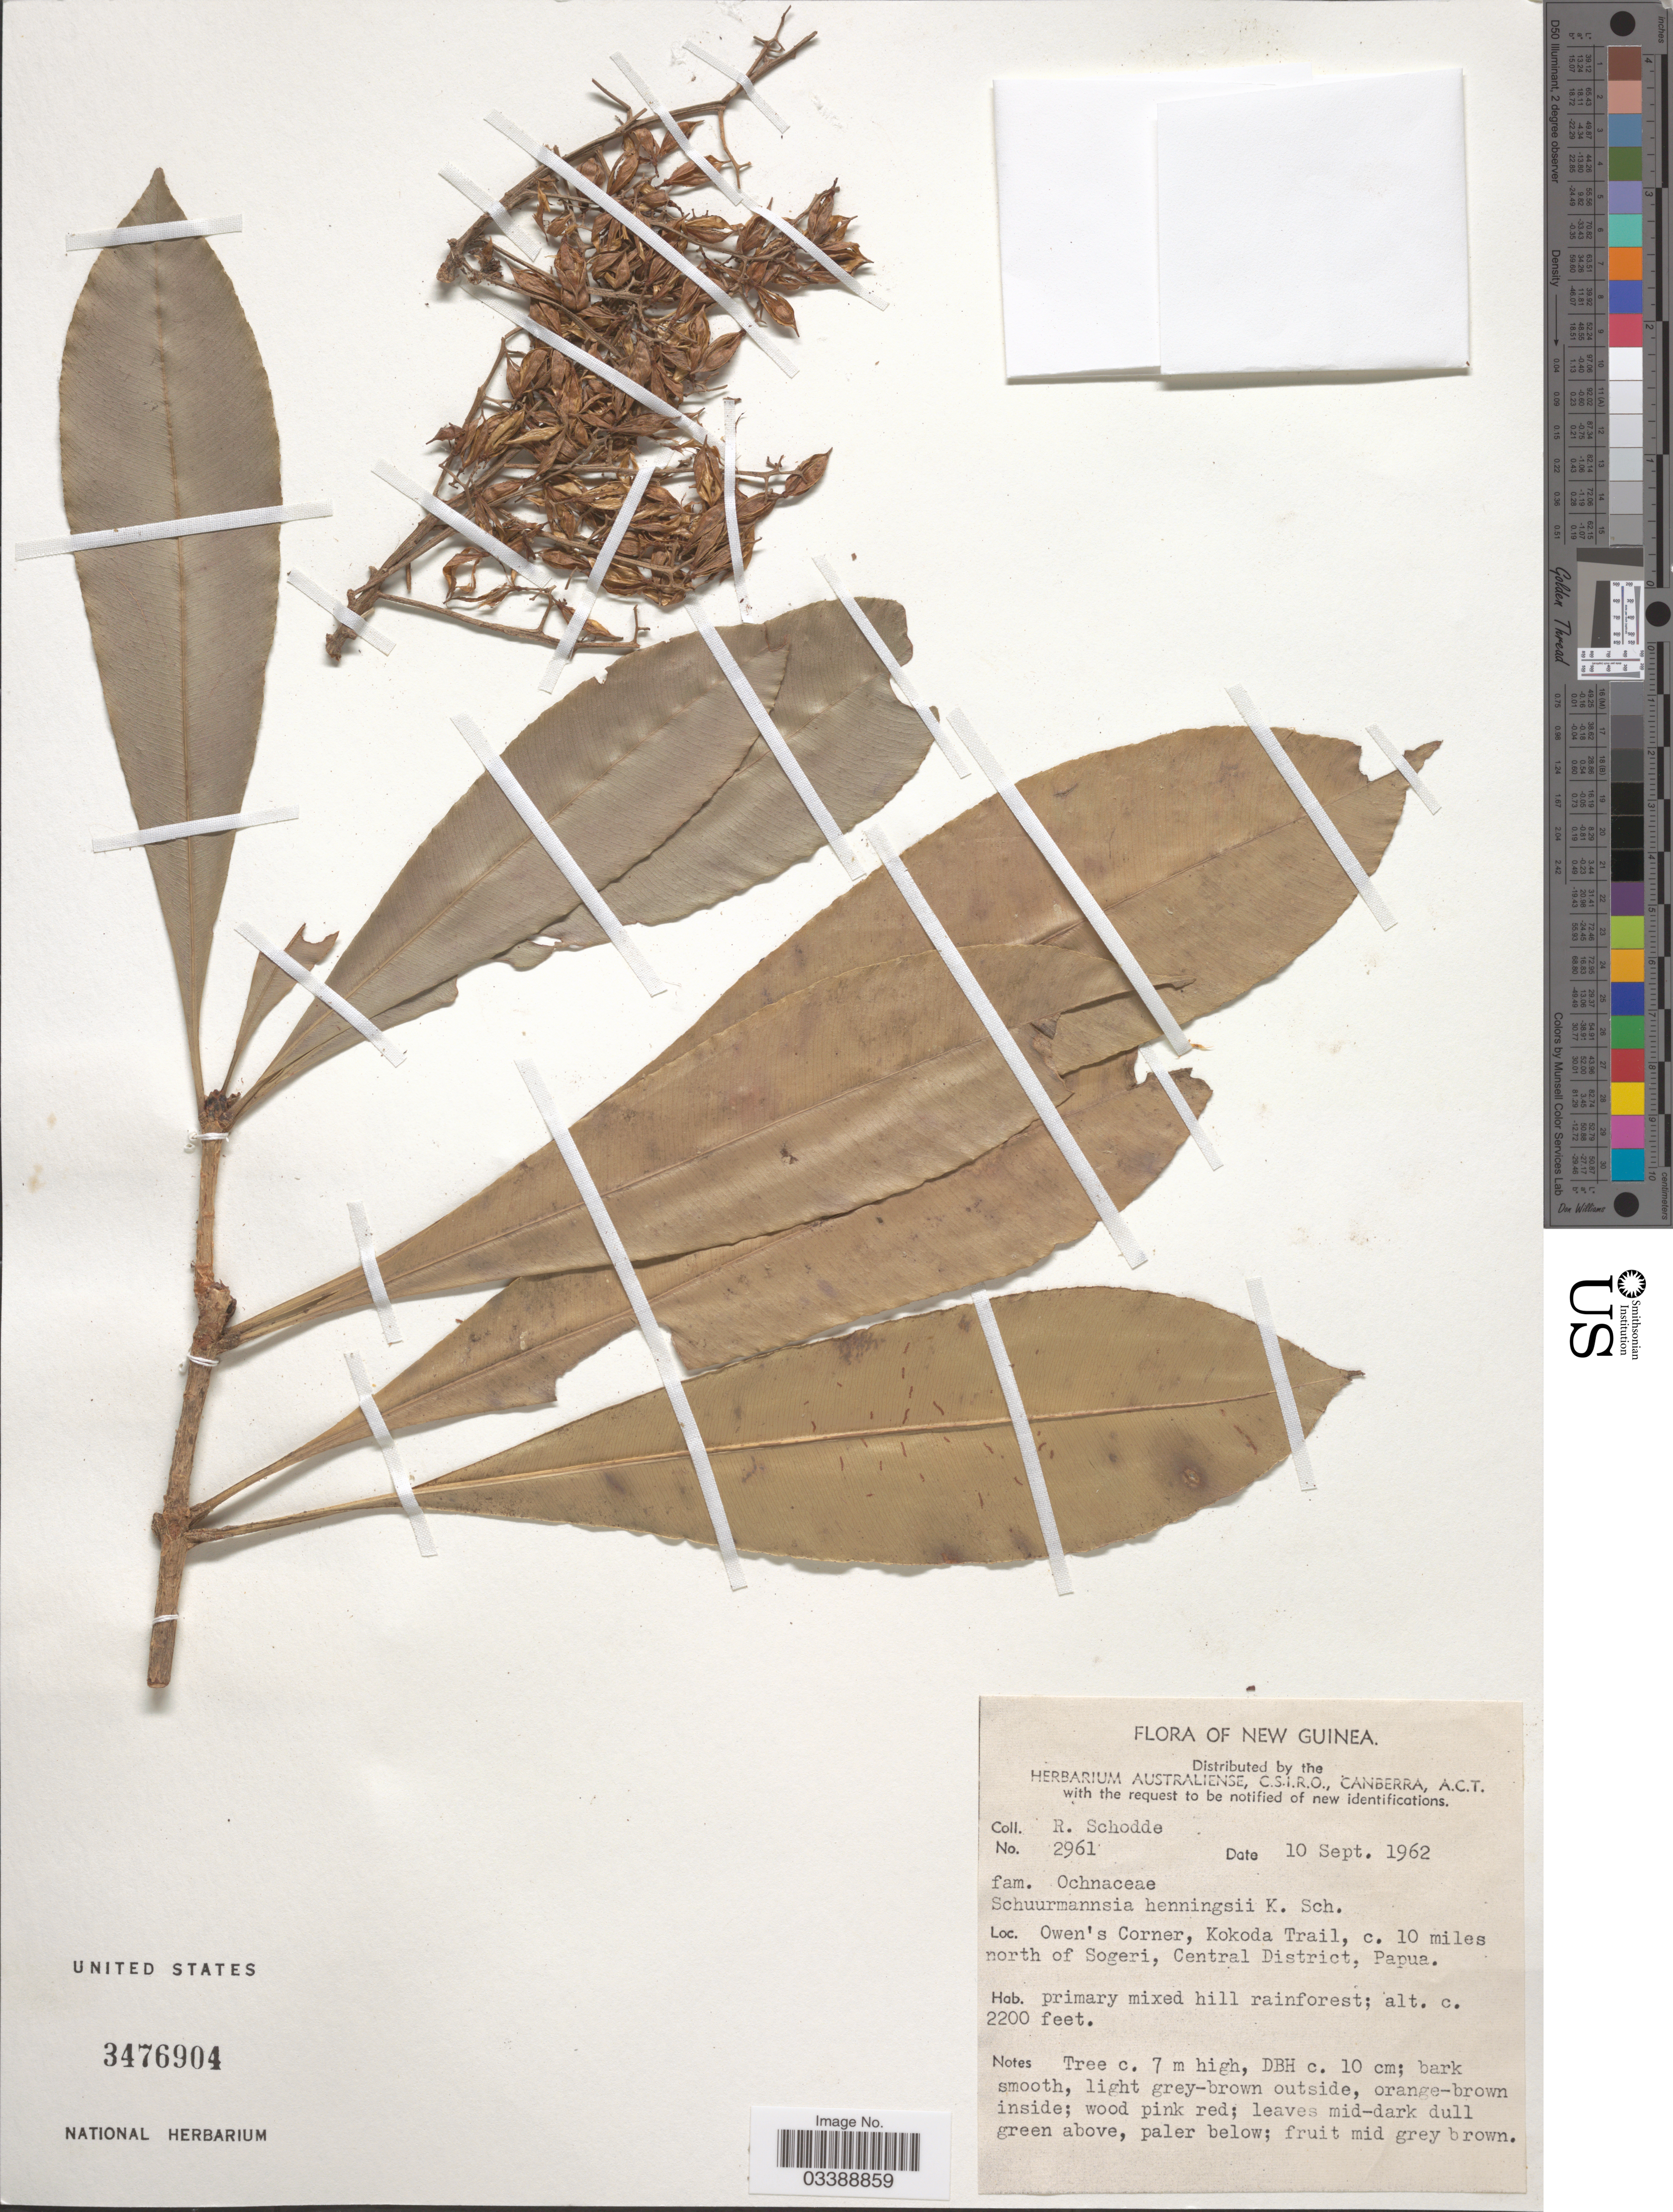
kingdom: Plantae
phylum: Tracheophyta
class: Magnoliopsida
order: Malpighiales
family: Ochnaceae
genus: Schuurmansia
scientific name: Schuurmansia henningsii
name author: K. Schum.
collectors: R. Schodde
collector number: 2961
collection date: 1962-09-10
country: Papua New Guinea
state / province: Central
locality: New Guinea. Owen's Corner, Kokoda Trail, c. 10 miles north of Sogeri, Central District, Papua.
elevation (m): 671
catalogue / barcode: US 3476904